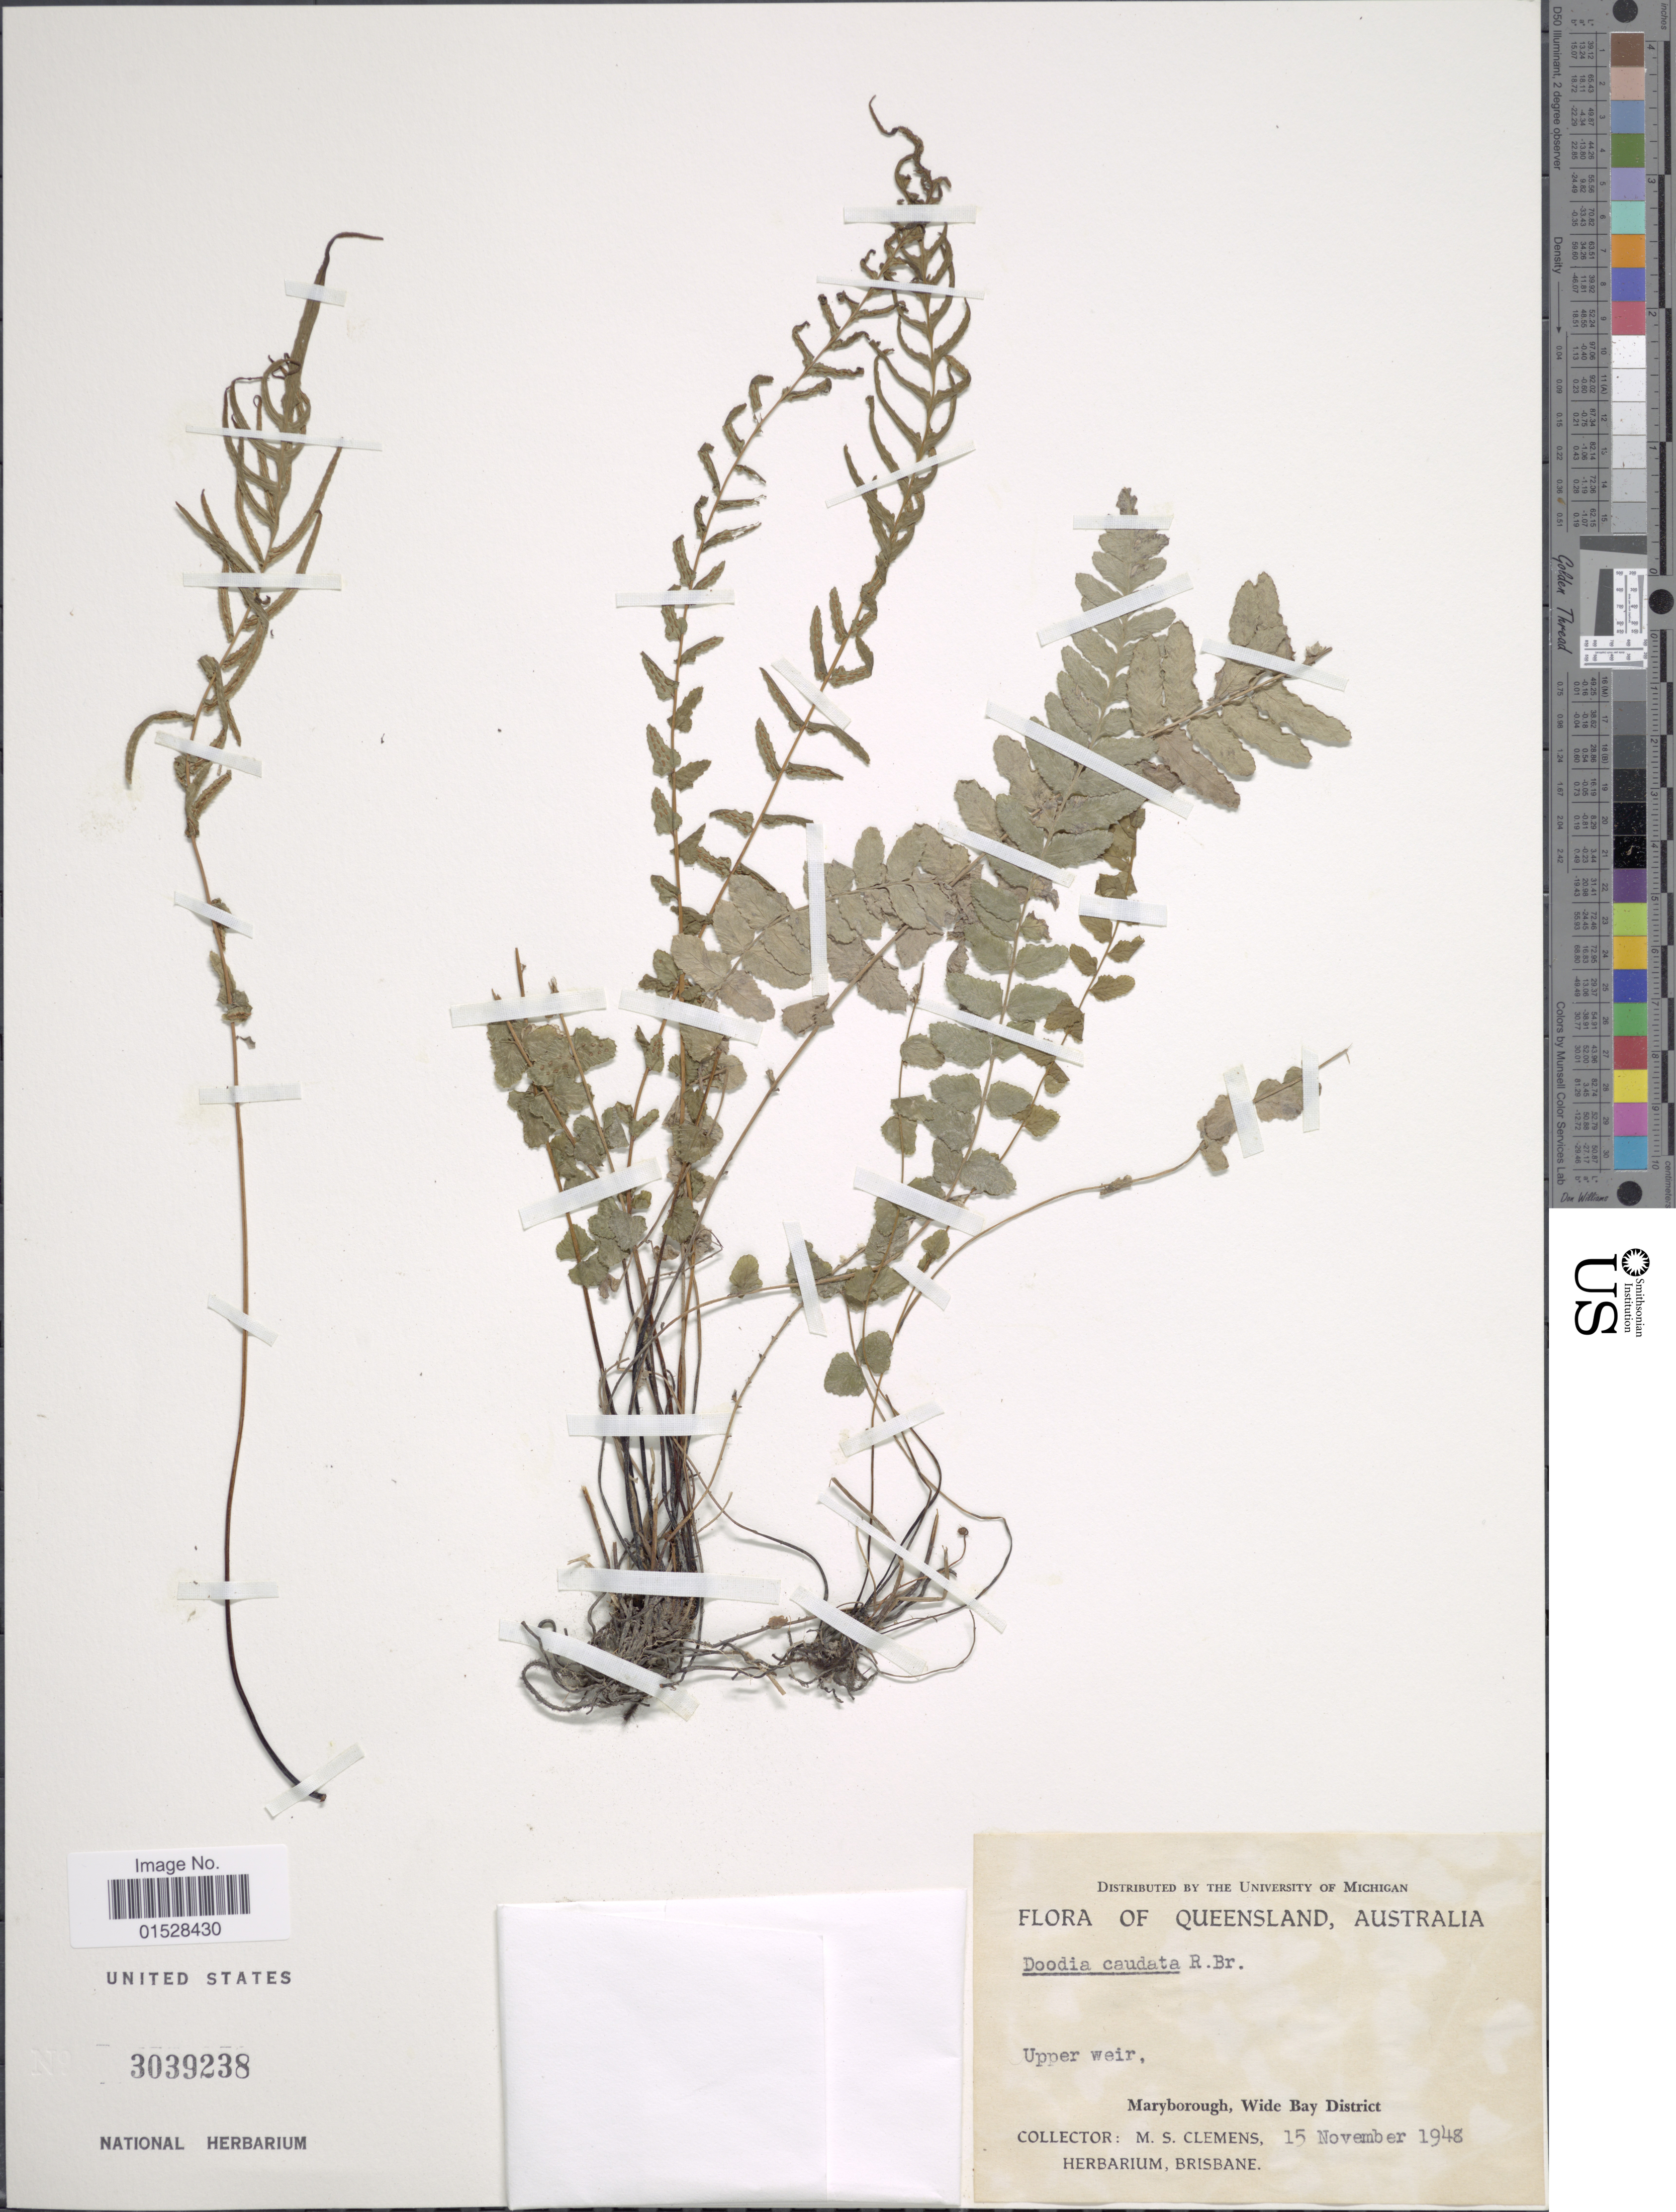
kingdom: Plantae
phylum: Tracheophyta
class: Polypodiopsida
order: Polypodiales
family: Blechnaceae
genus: Blechnum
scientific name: Blechnum spinulosum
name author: Poir.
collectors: M. S. Clemens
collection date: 1948-11-15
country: Australia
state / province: Queensland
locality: Upper weir, Maryborough, Wide Bay District.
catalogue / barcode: US 3039238